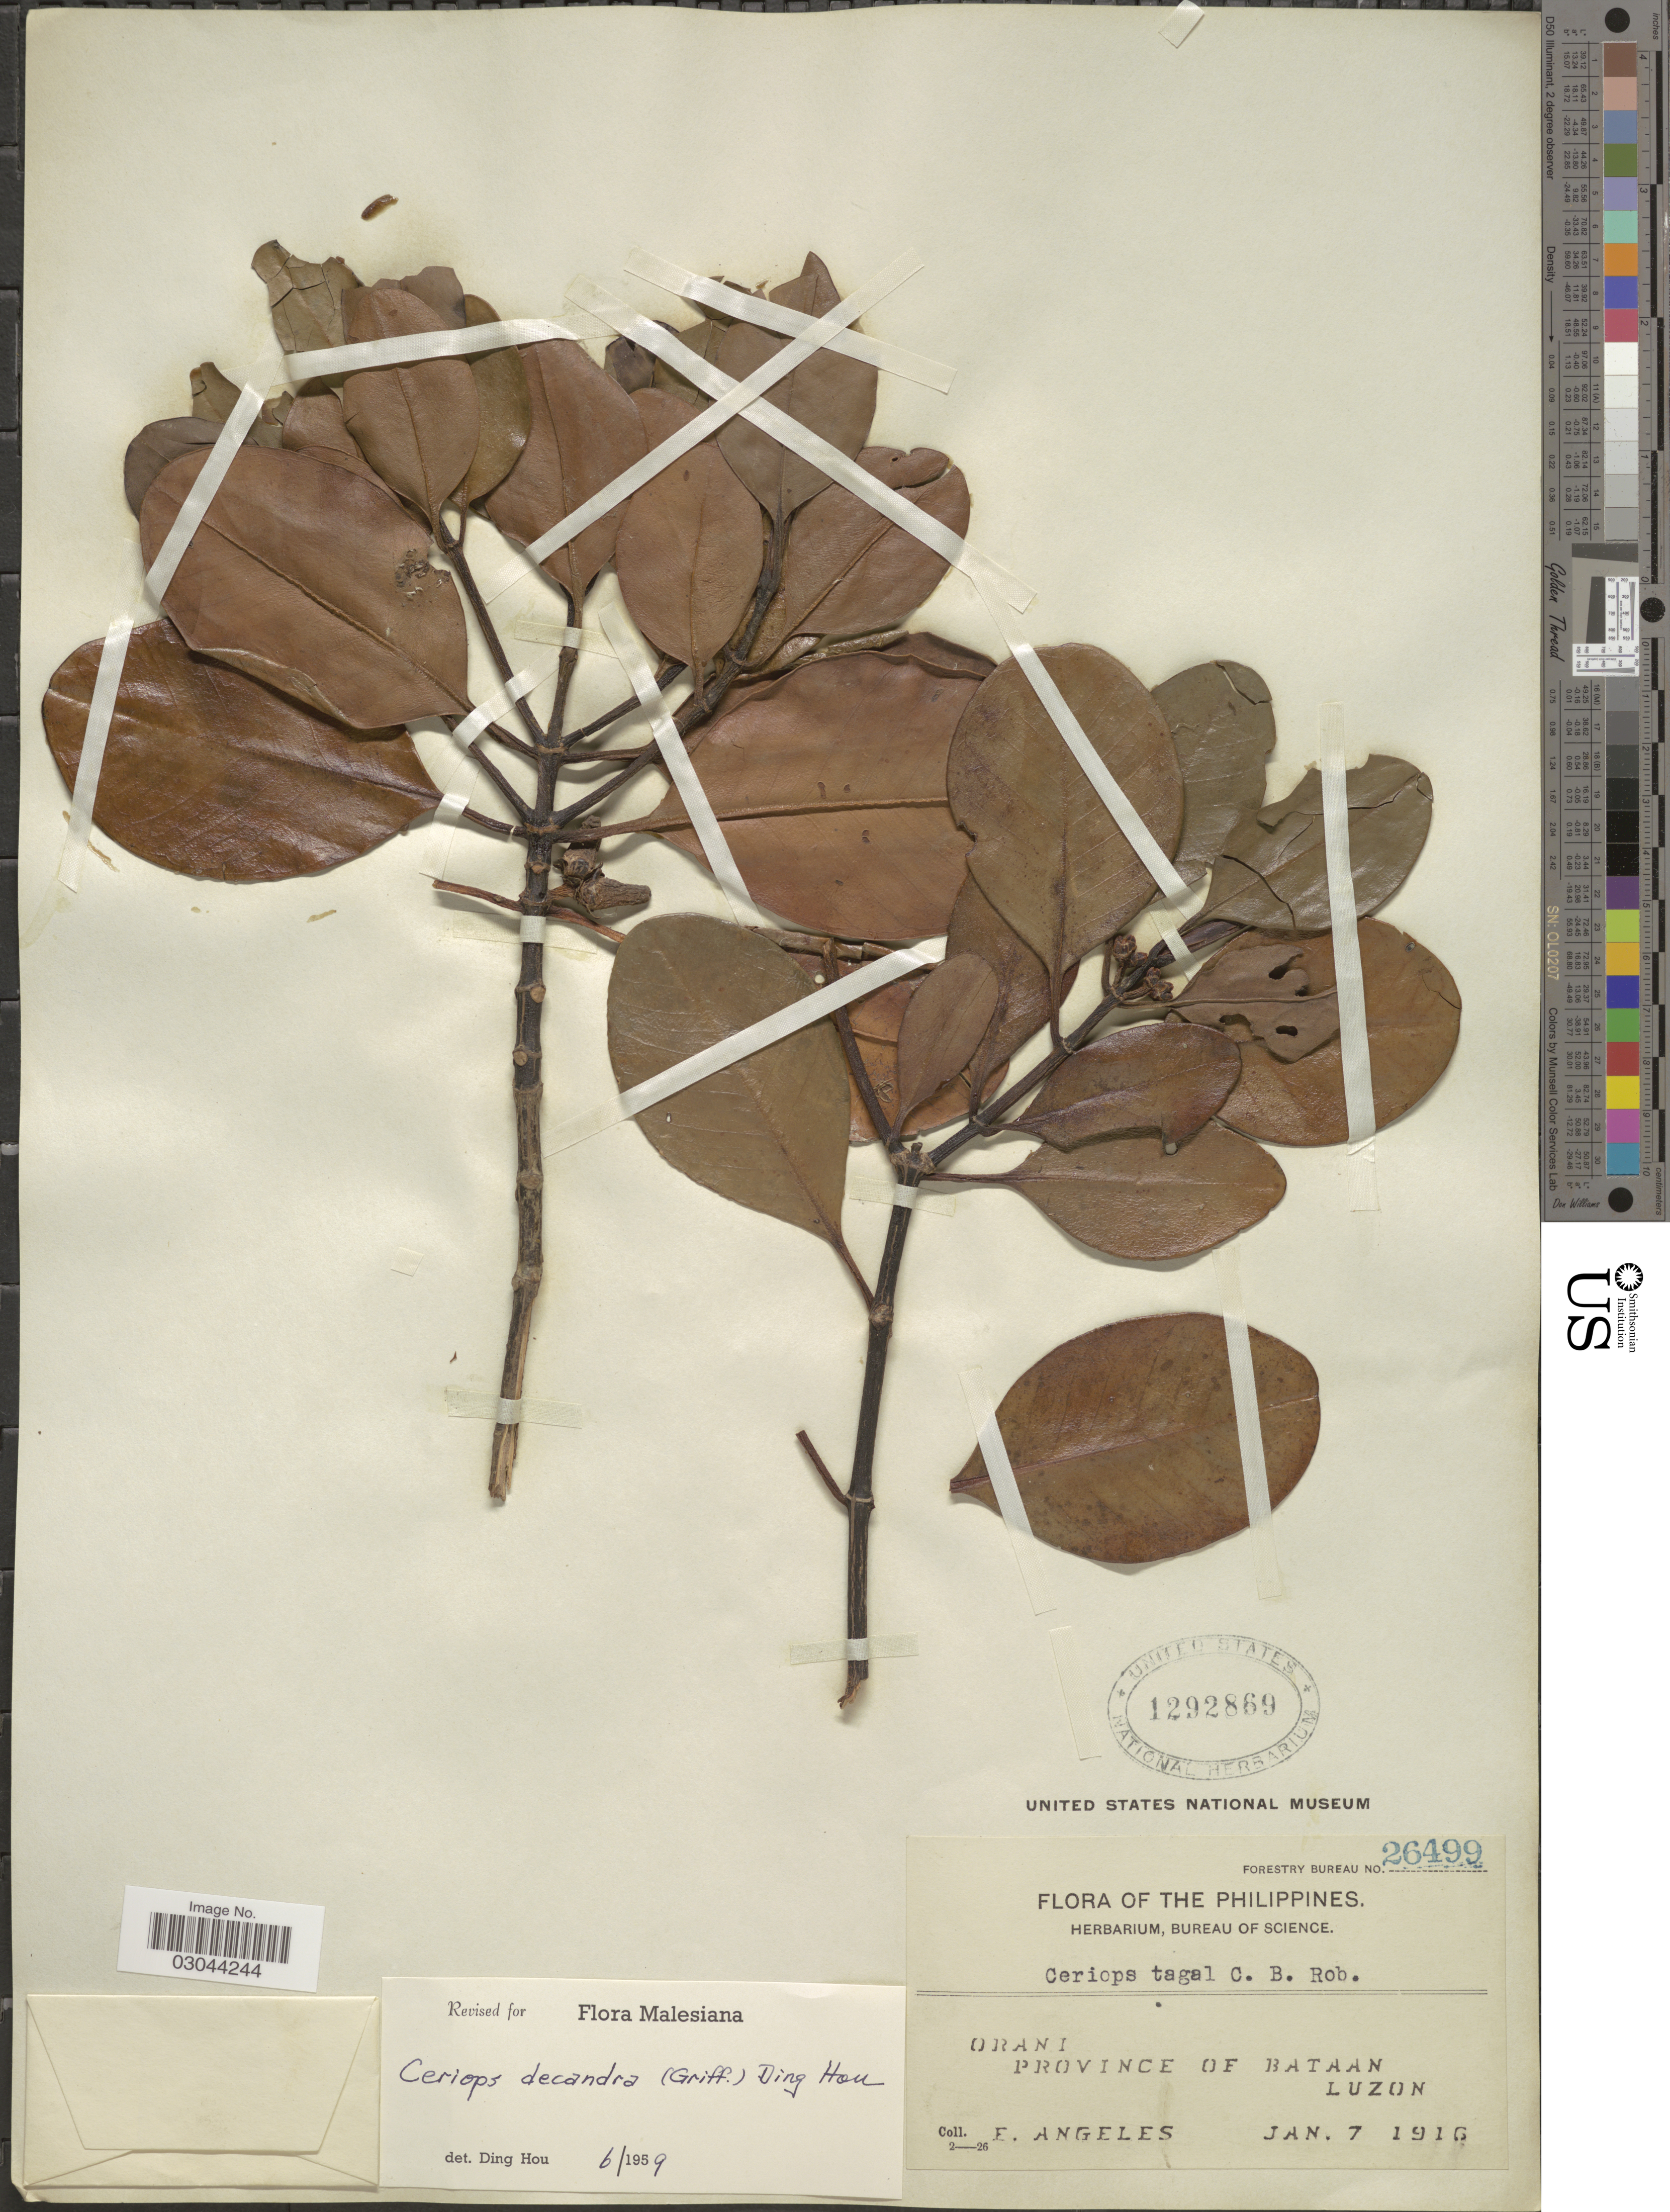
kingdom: Plantae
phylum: Tracheophyta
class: Magnoliopsida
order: Malpighiales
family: Rhizophoraceae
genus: Ceriops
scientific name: Ceriops decandra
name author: (Griff.) Ding Hou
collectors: E. Angeles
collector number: Forestry Bureau 26499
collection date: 1916-01-07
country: Philippines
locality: Orani. Province of Bataan, Luzon.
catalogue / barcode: US 1292869